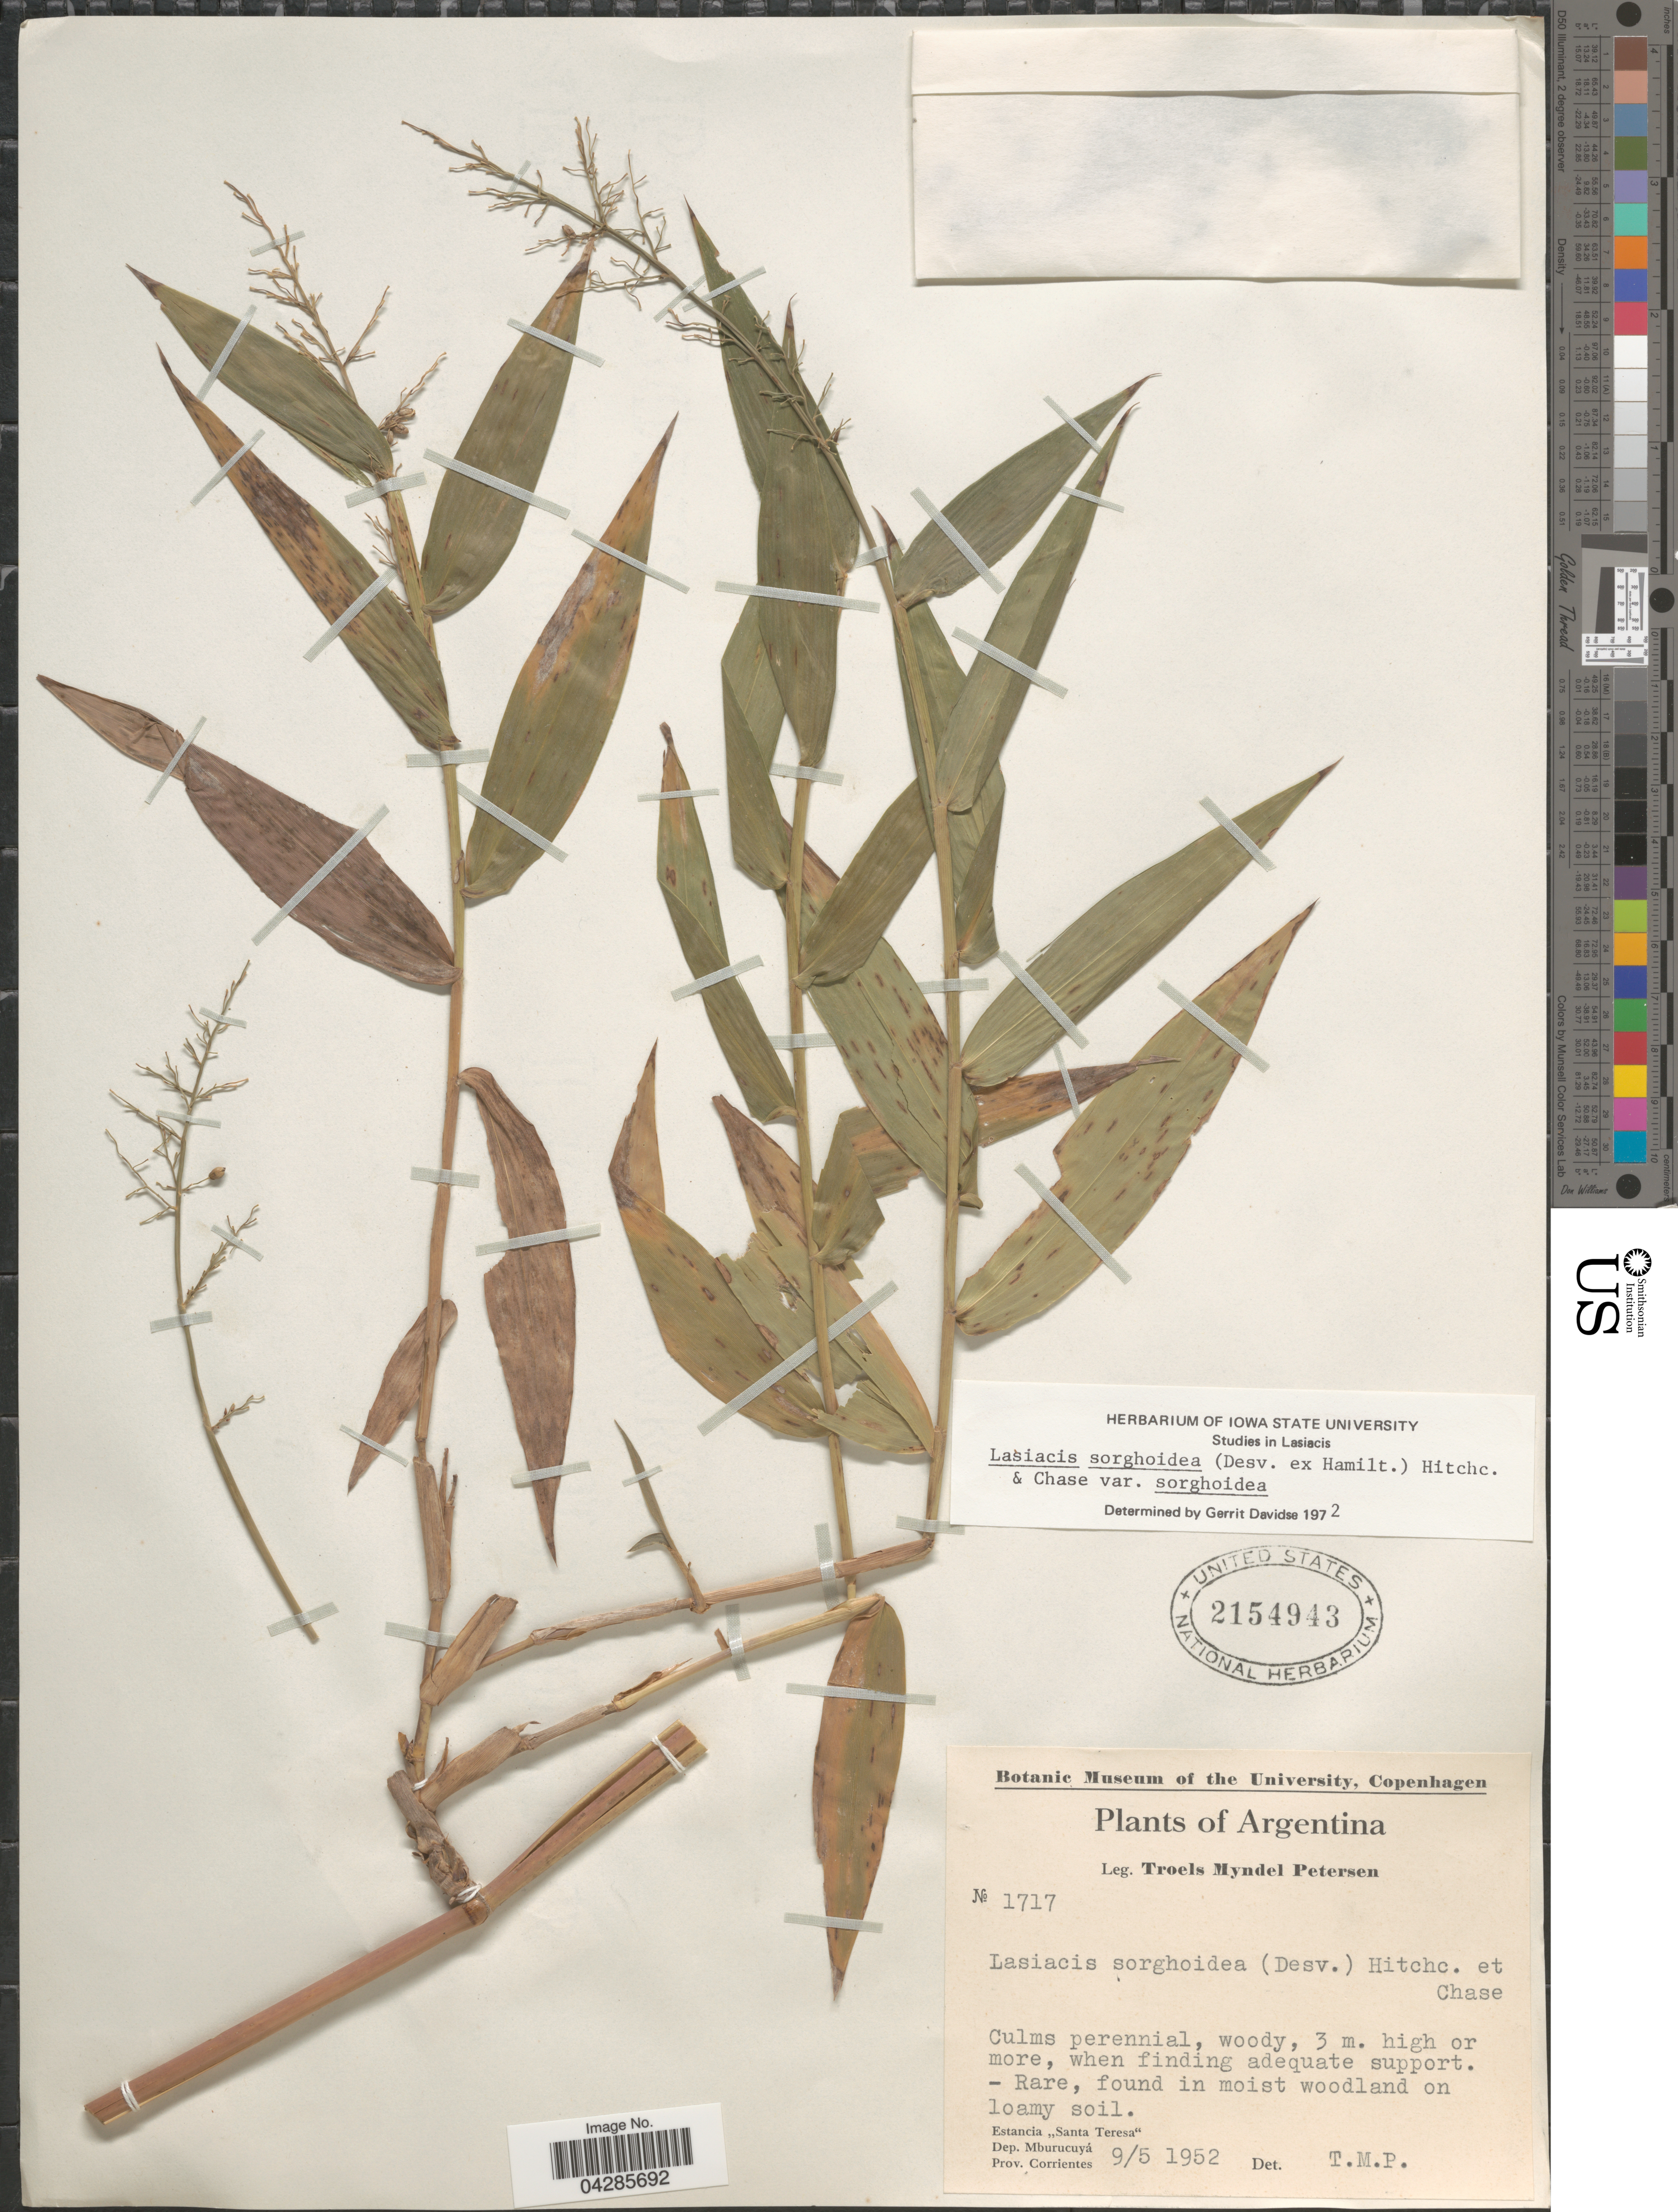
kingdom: Plantae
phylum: Tracheophyta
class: Liliopsida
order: Poales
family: Poaceae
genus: Lasiacis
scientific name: Lasiacis sorghoidea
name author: (Desv. ex Ham.) Hitchc. & Chase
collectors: T. M. Petersen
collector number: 1717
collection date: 1952-05-09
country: Argentina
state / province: Corrientes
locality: Estancia "Santa Teresa". Dep. Mburucuyá.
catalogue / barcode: US 2154943